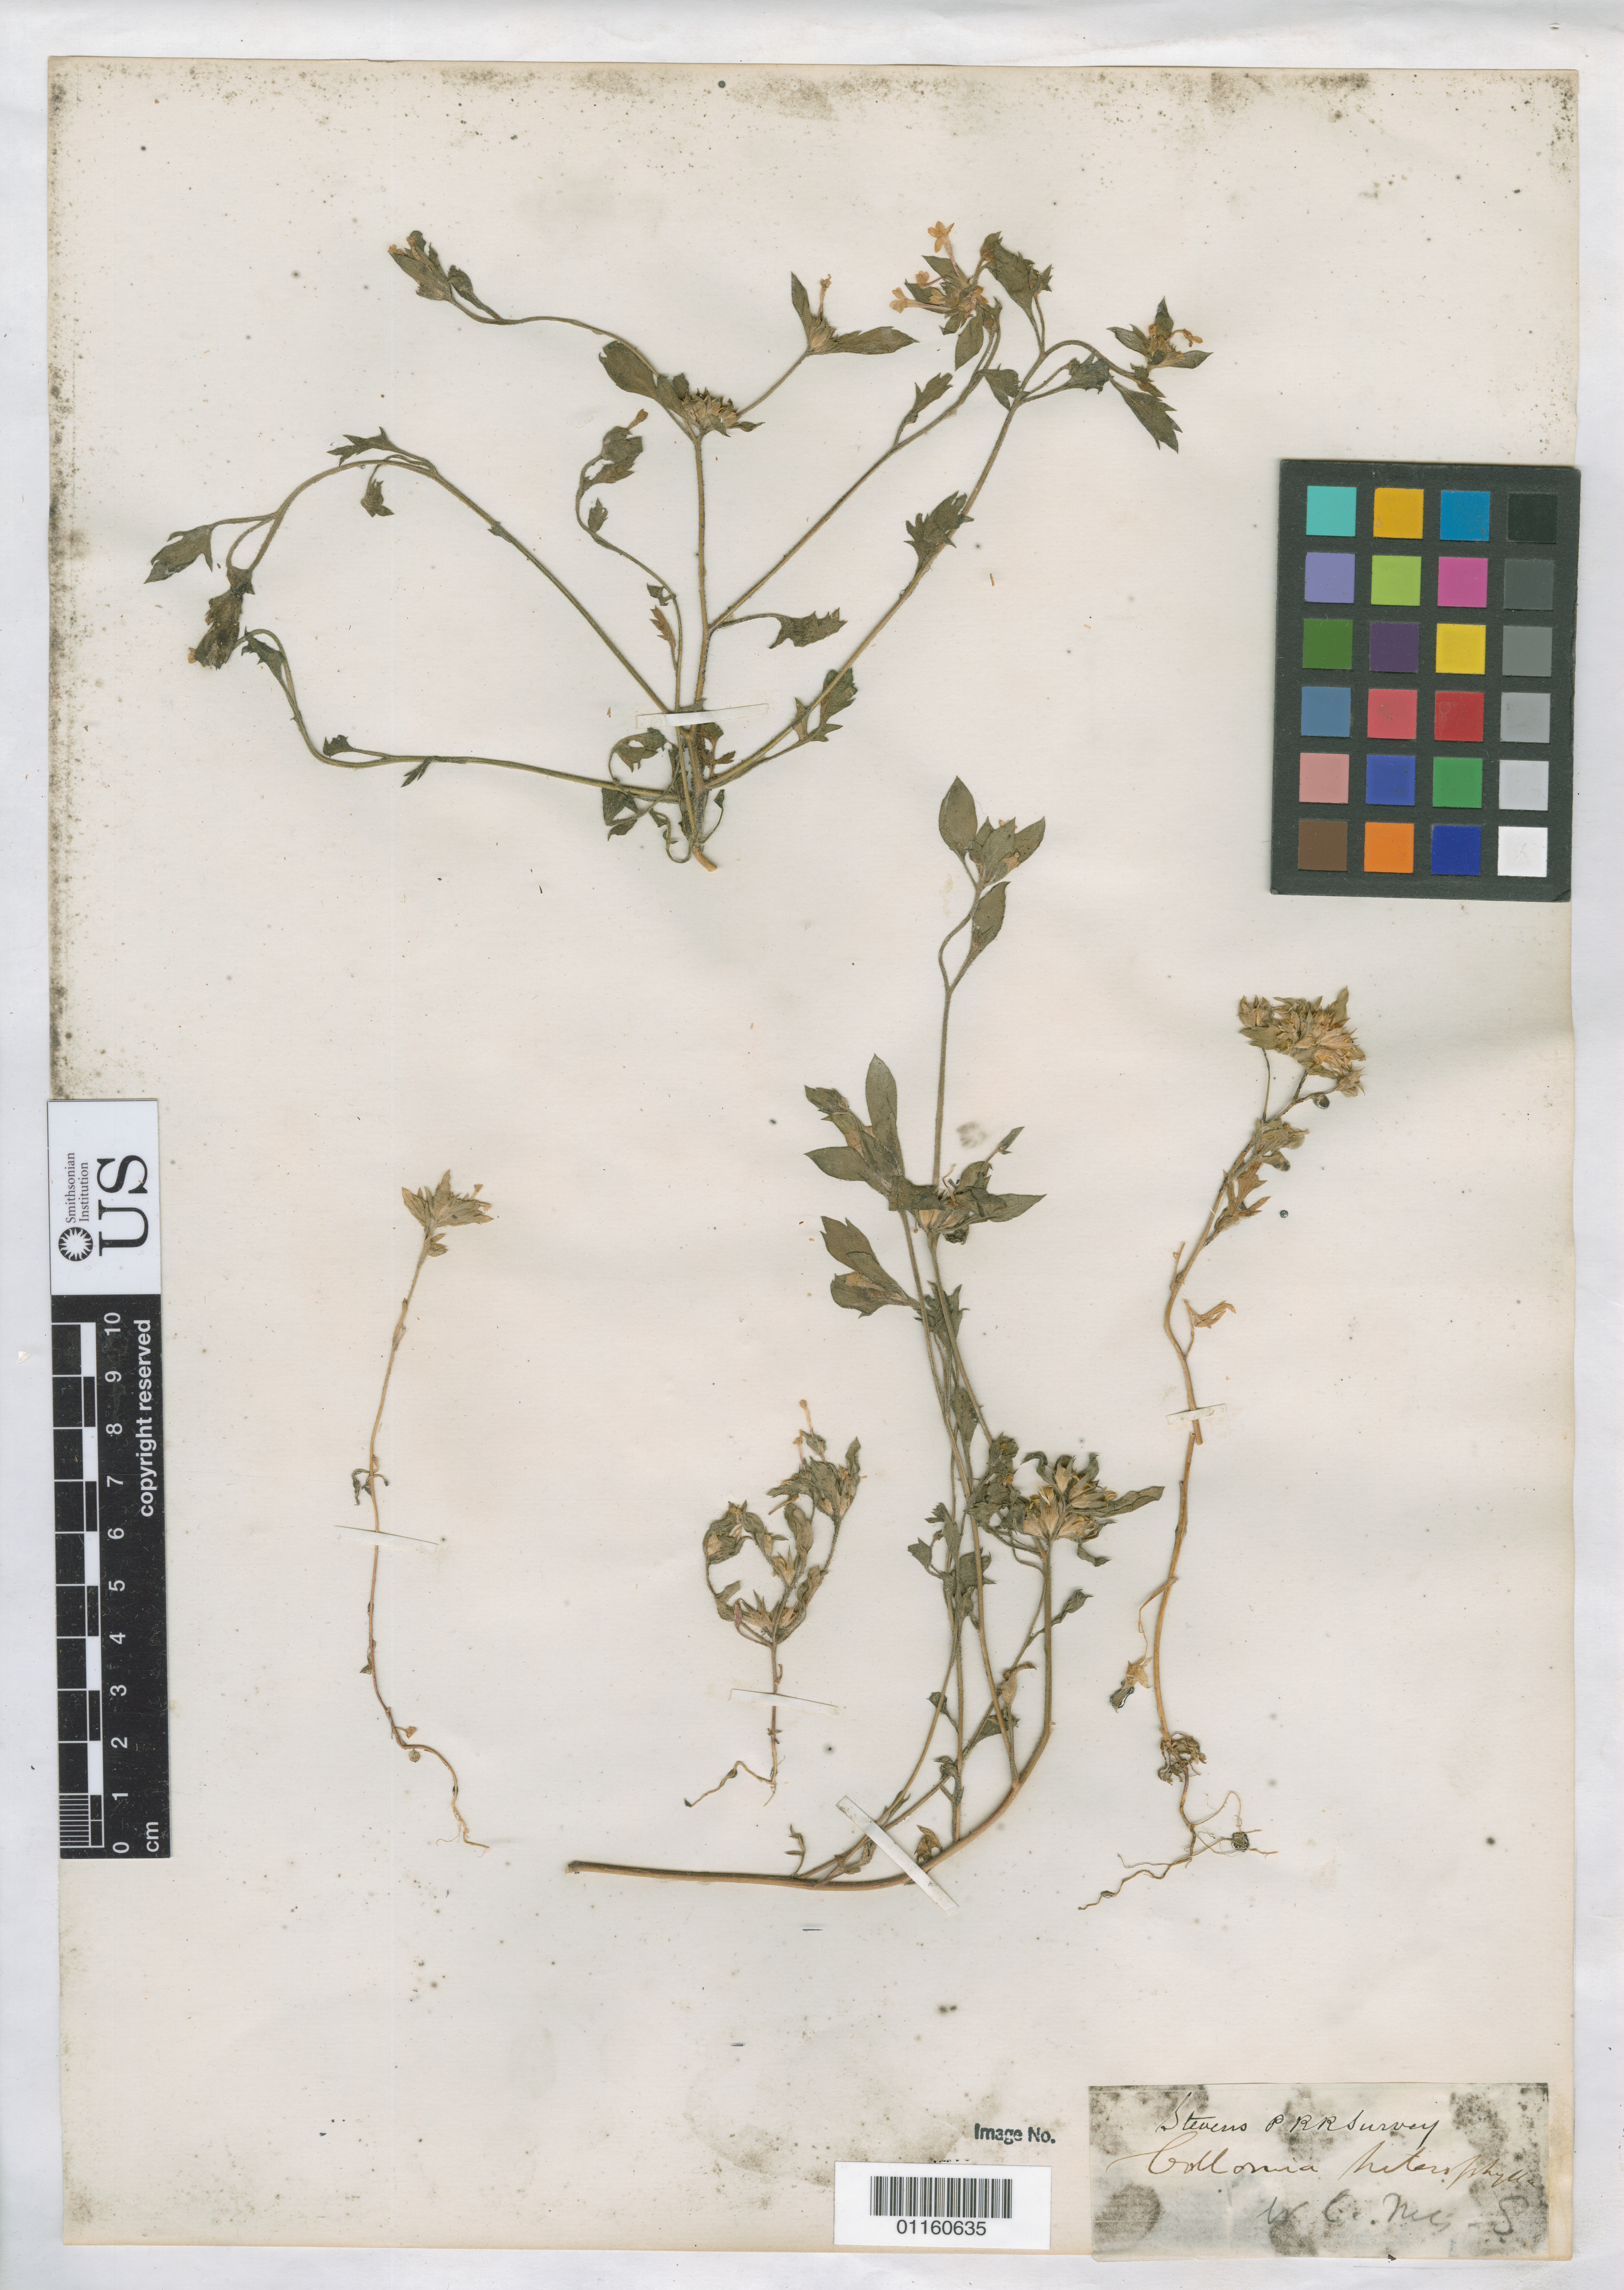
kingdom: Plantae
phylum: Tracheophyta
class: Magnoliopsida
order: Ericales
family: Polemoniaceae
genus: Collomia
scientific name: Collomia heterophylla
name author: Hook.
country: United States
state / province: California